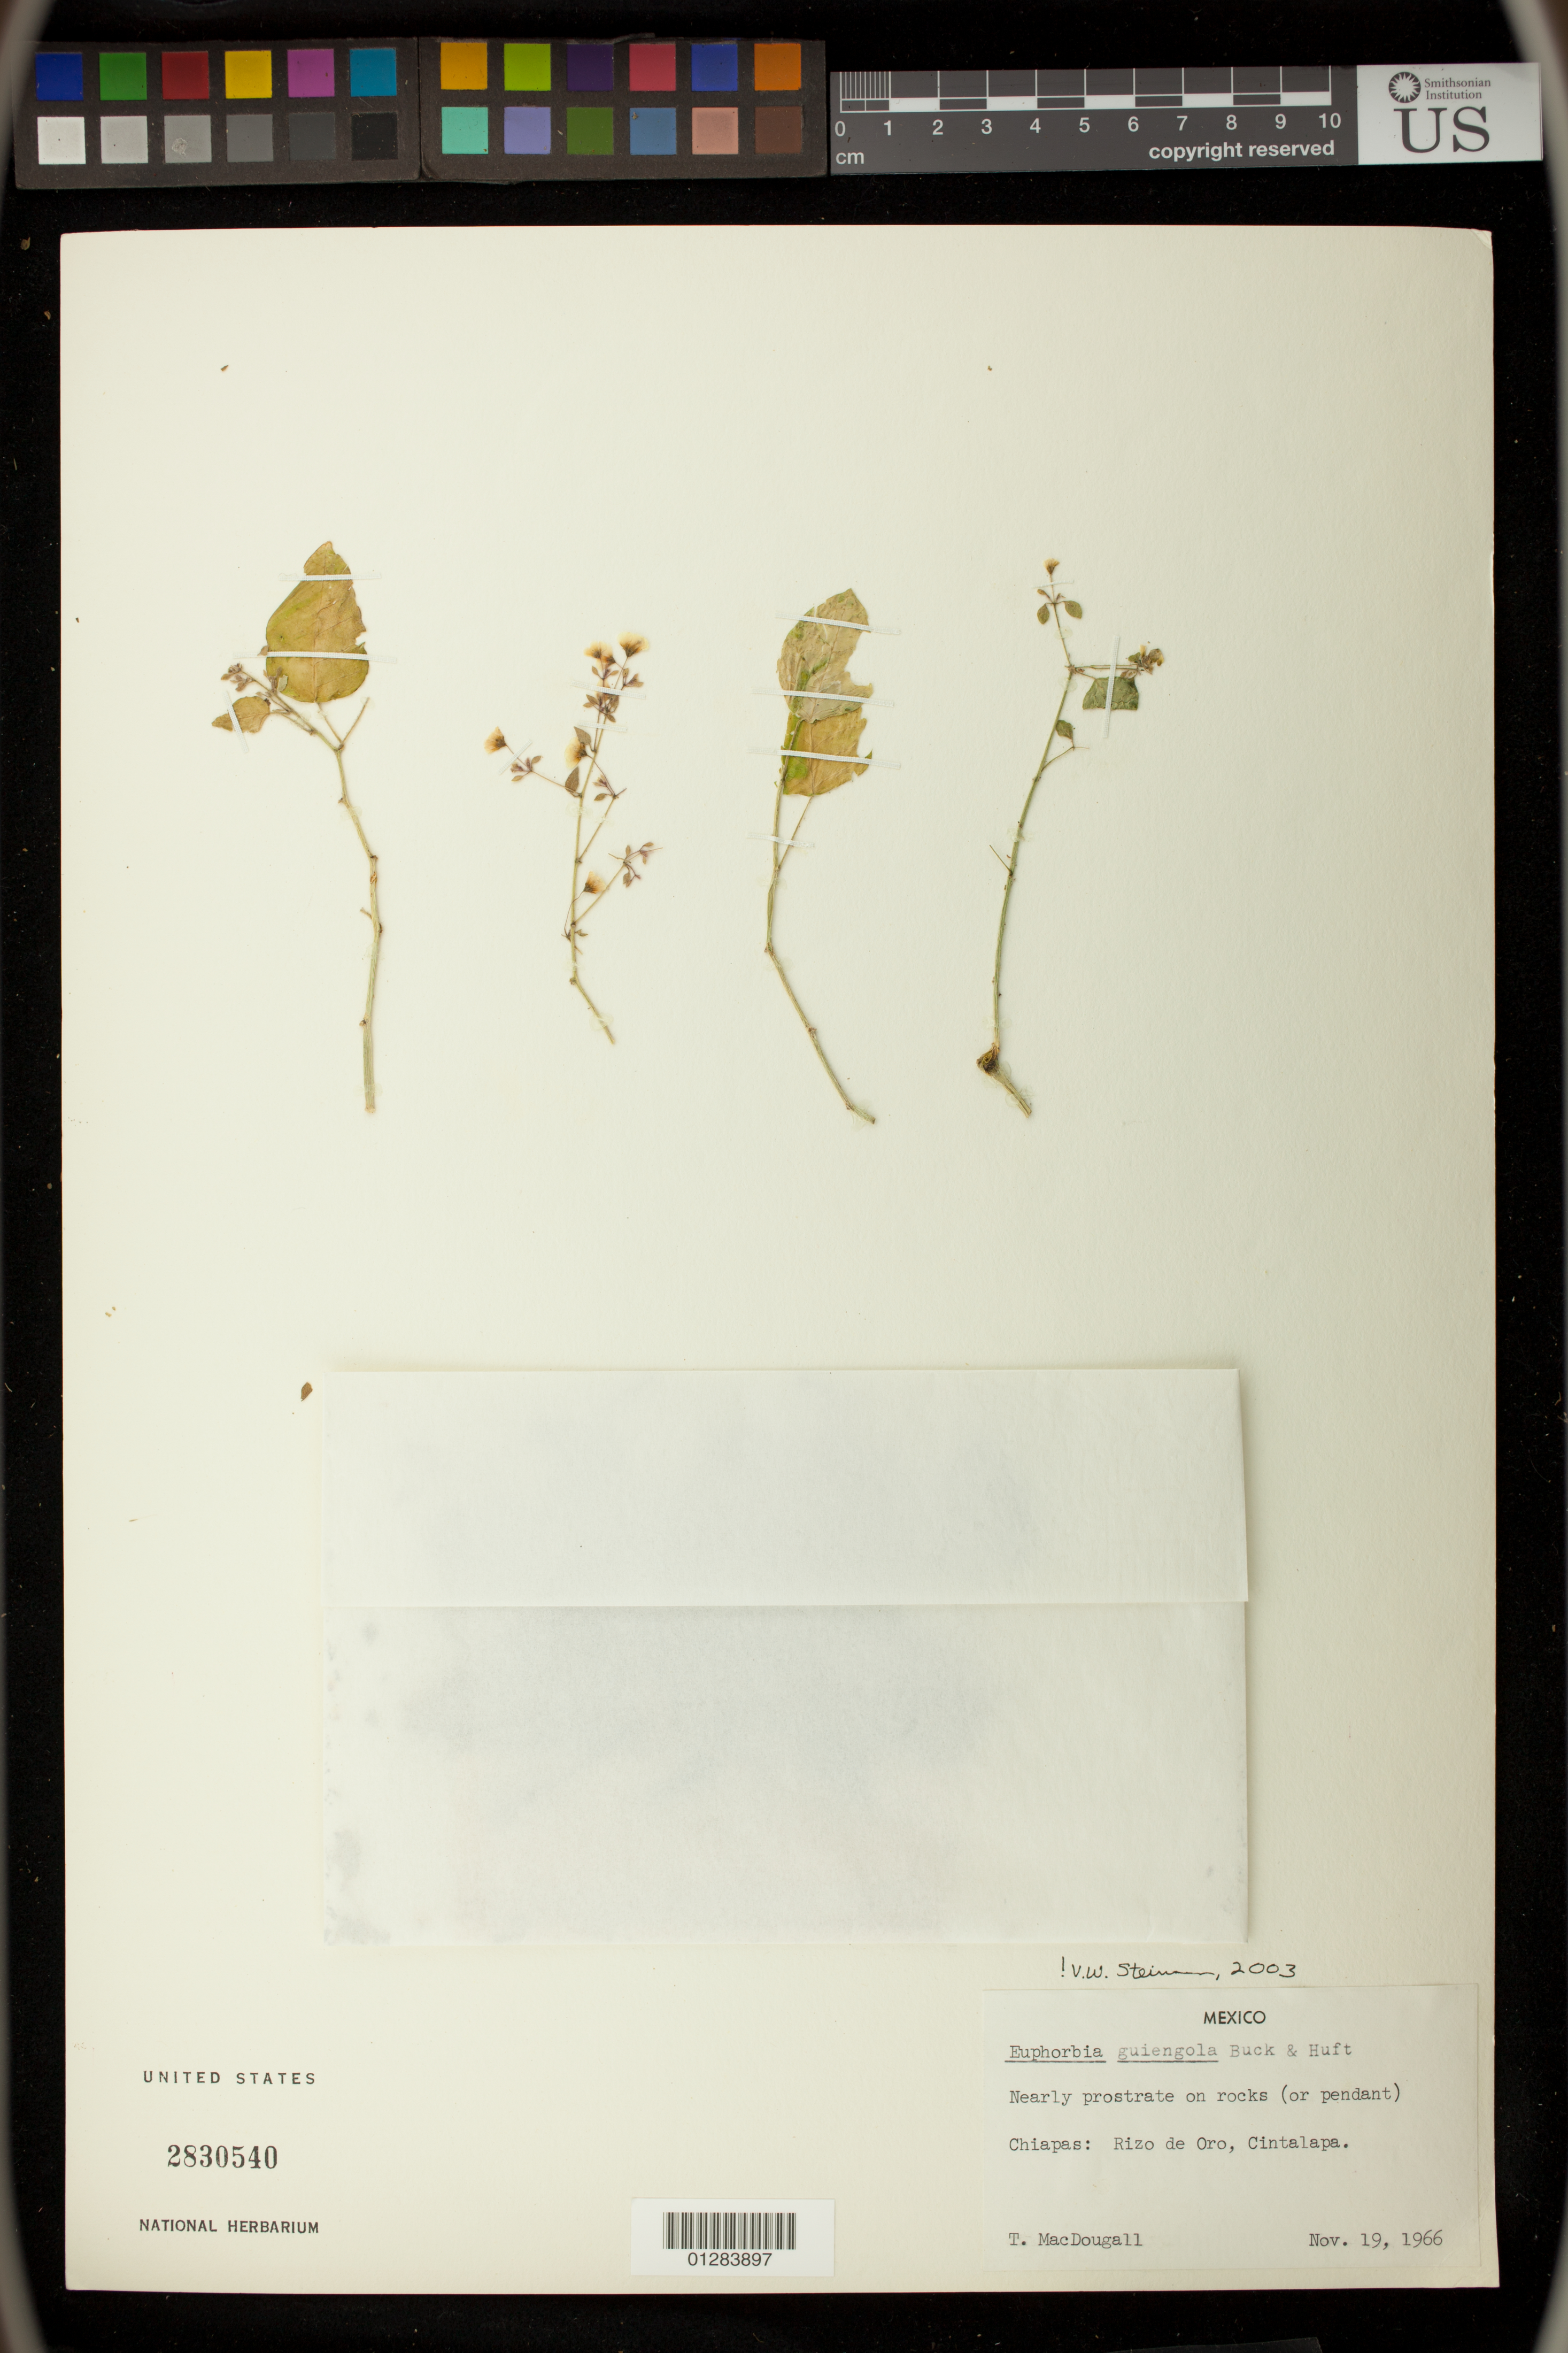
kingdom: Plantae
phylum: Tracheophyta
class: Magnoliopsida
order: Malpighiales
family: Euphorbiaceae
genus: Euphorbia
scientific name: Euphorbia guiengola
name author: W.R. Buck & Huft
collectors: T. B. MacDougall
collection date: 1966-11-19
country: Mexico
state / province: Chiapas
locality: Rizo de Oro, Cintalapa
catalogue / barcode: US 2830540